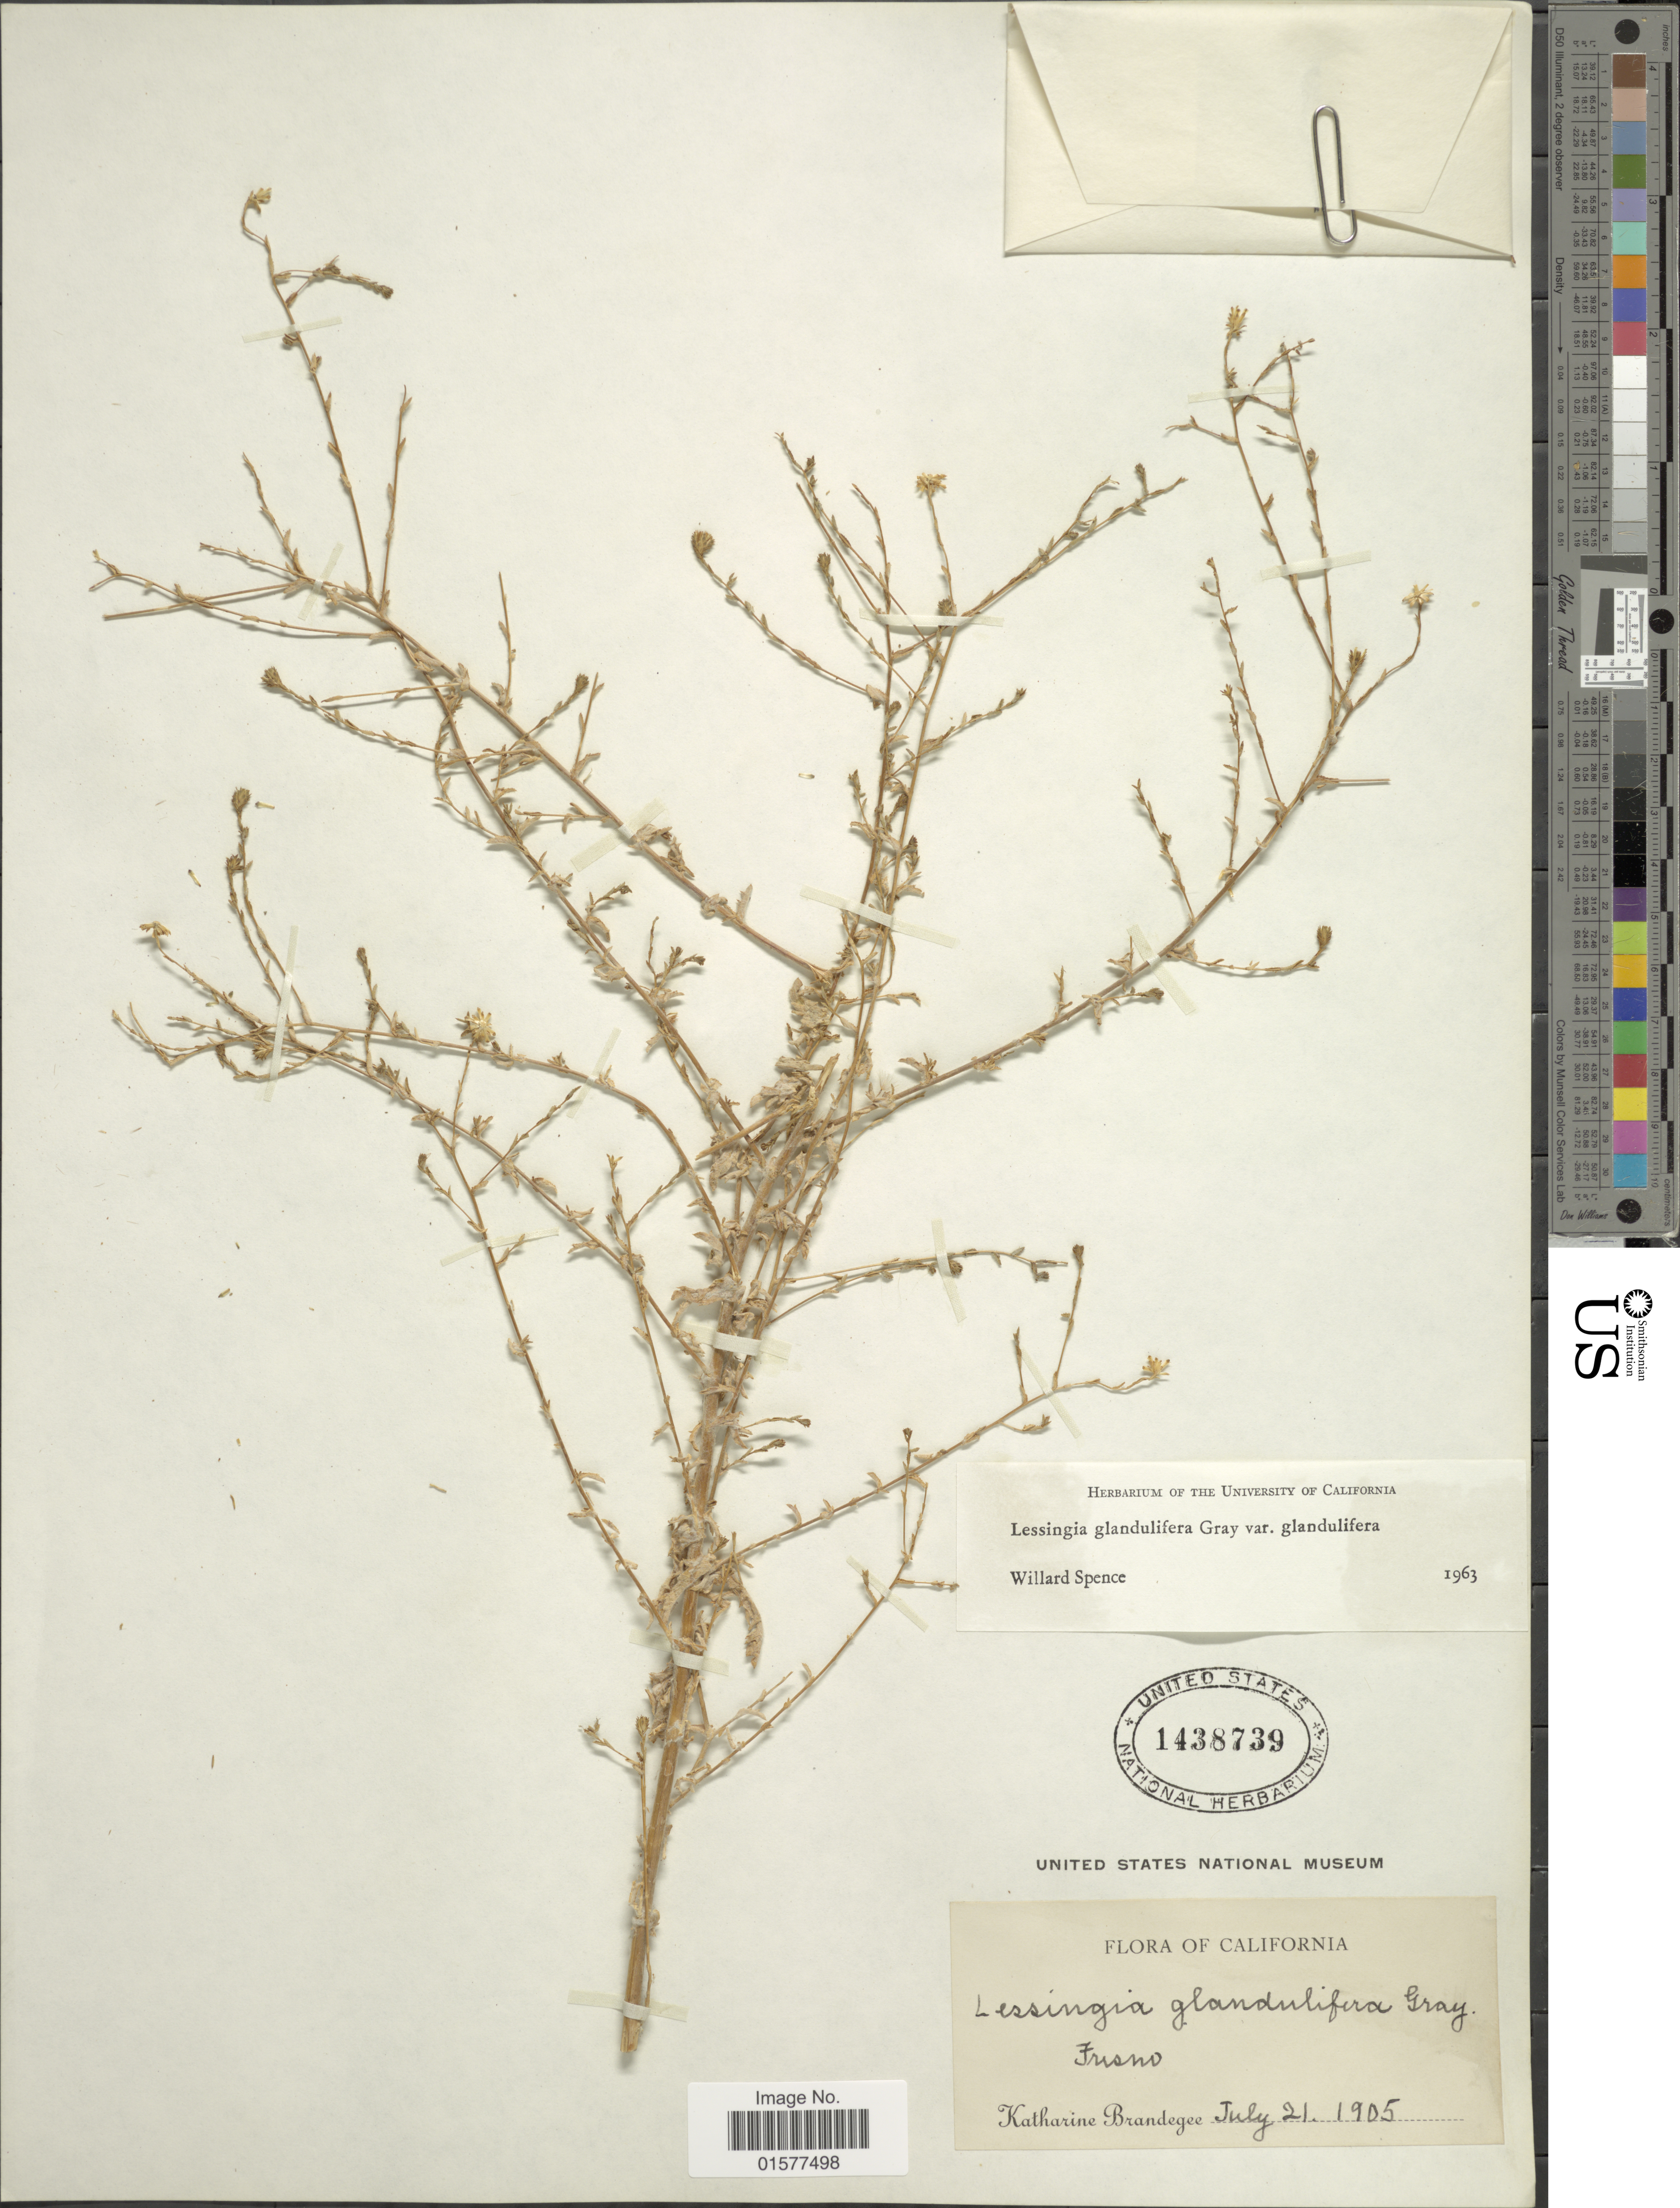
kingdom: Plantae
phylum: Tracheophyta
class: Magnoliopsida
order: Asterales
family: Asteraceae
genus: Lessingia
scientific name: Lessingia glandulifera var. glandulifera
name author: (A. Gray) J.T. Howell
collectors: M. K. Brandegee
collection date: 1905-07-21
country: United States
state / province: California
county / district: Fresno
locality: Fresno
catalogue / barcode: US 1438739